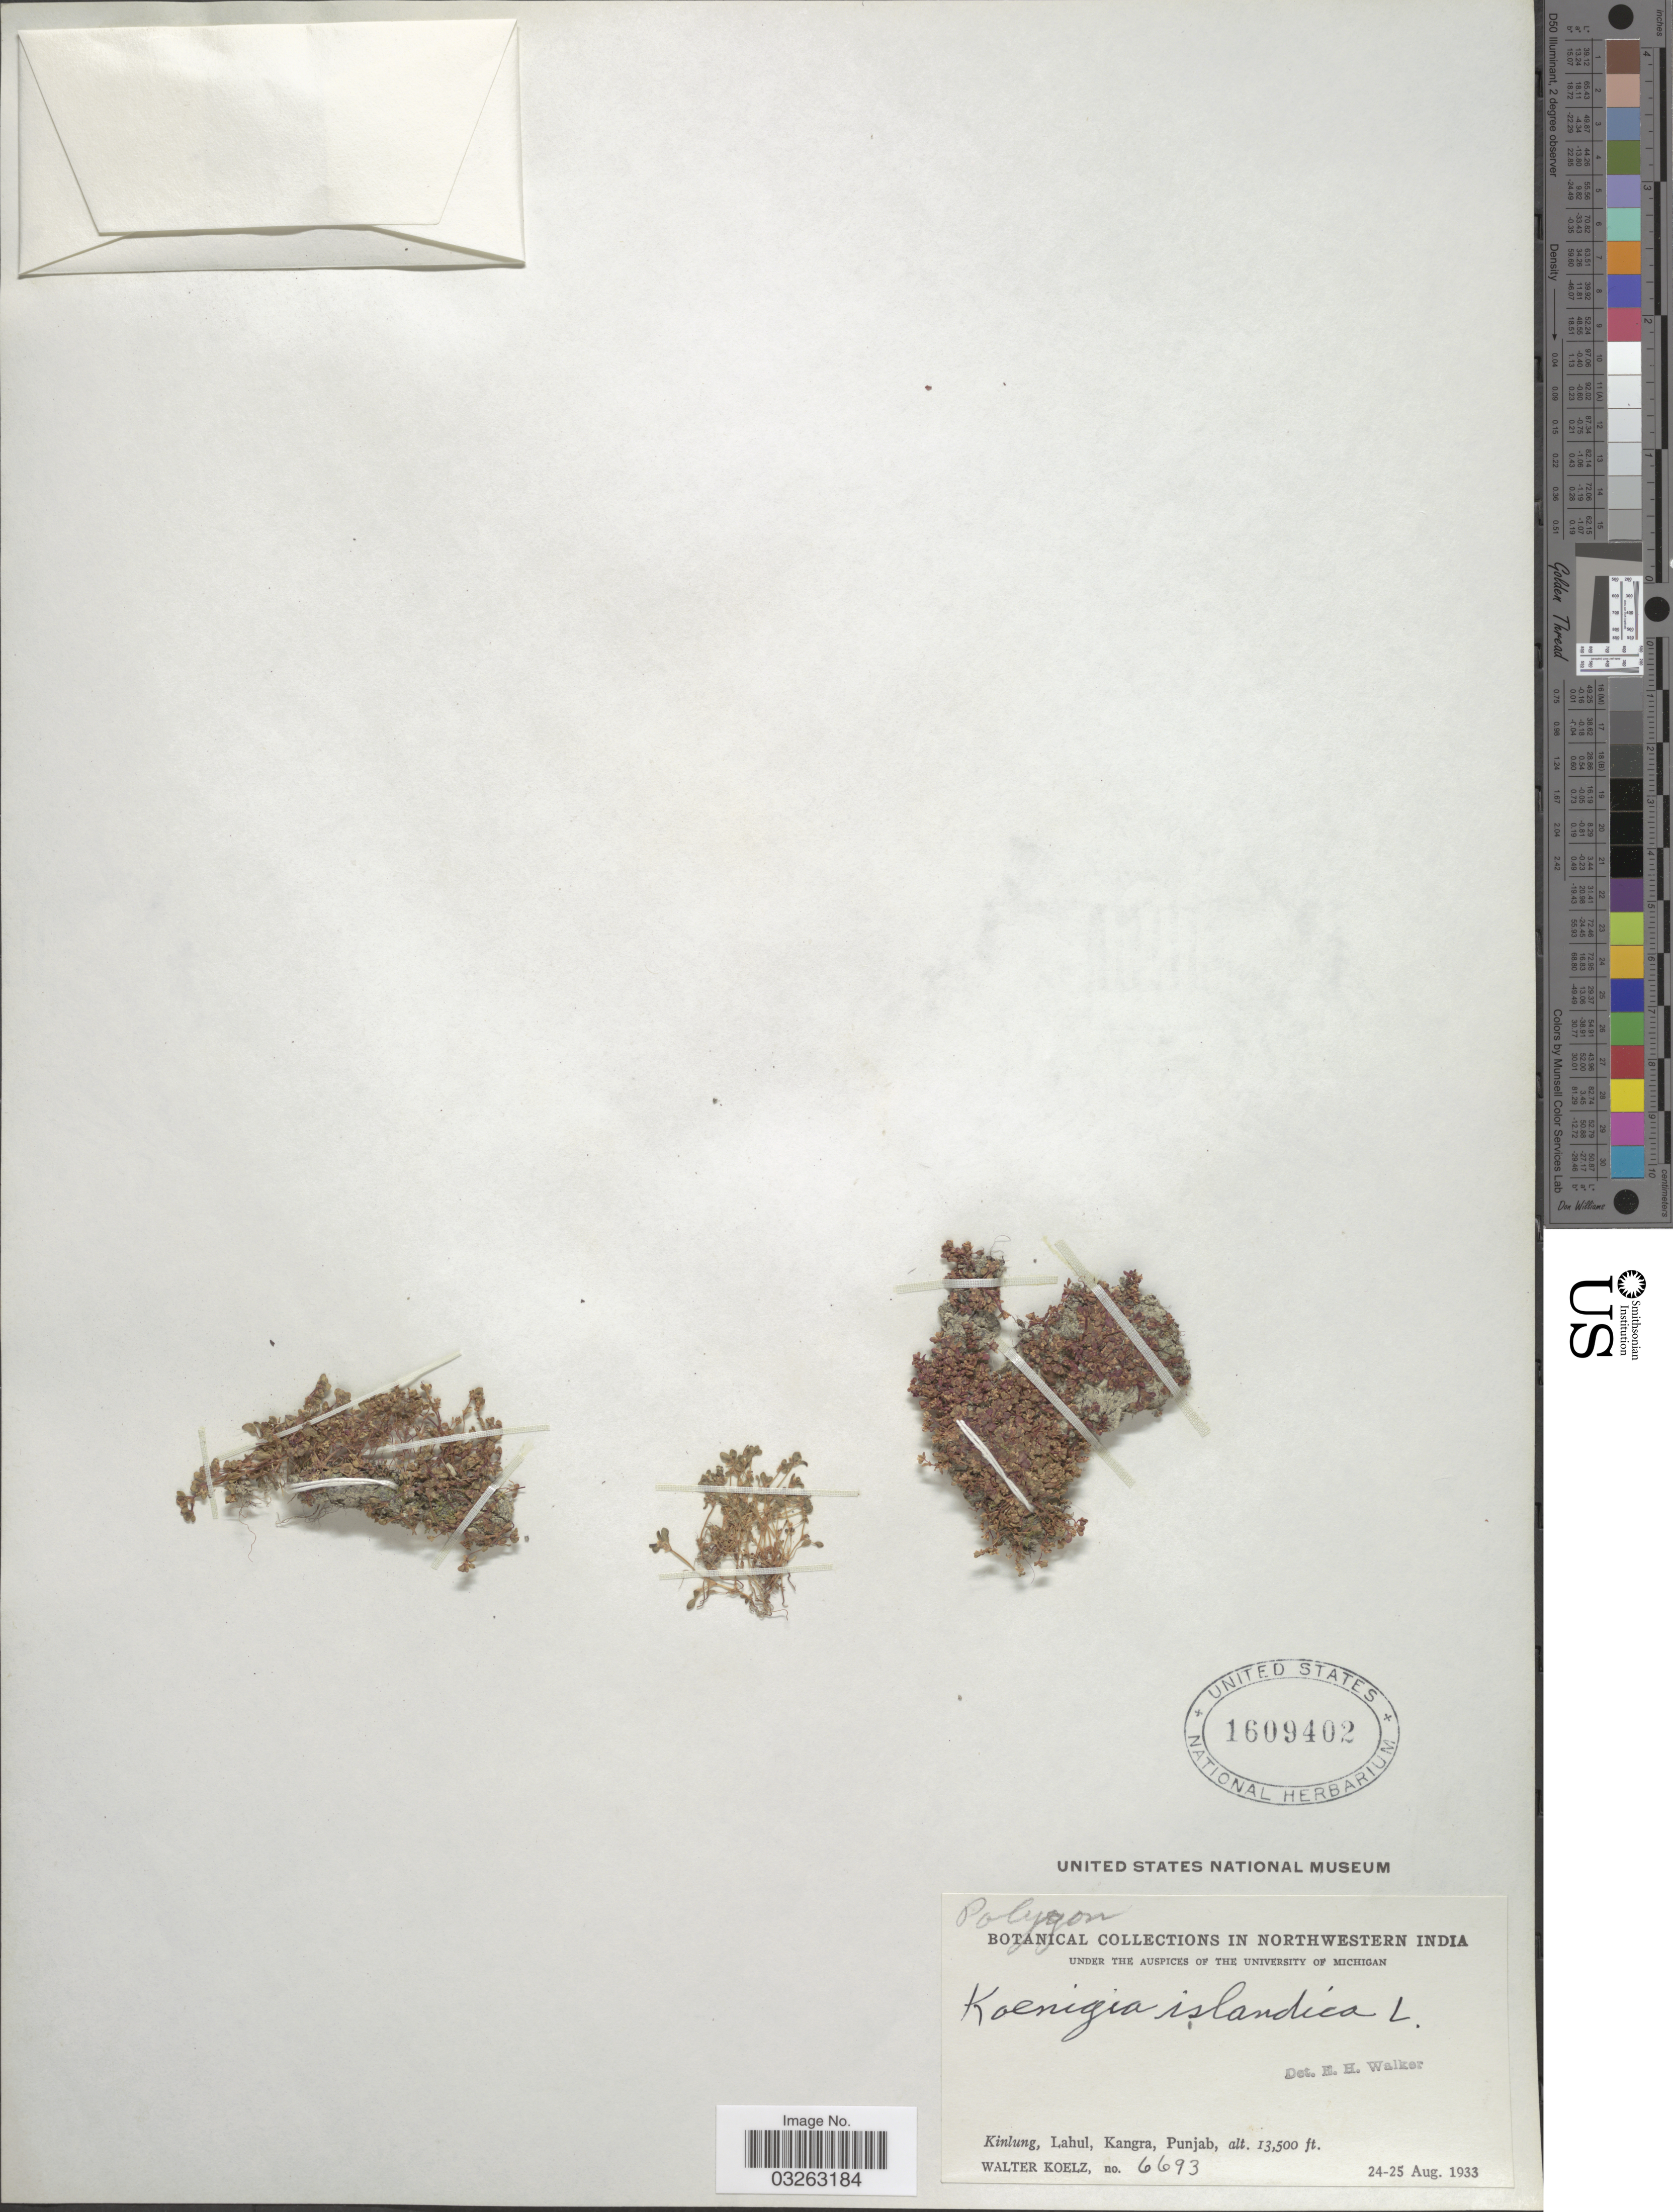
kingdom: Plantae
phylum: Tracheophyta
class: Magnoliopsida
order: Caryophyllales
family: Polygonaceae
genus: Koenigia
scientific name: Koenigia islandica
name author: L.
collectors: W. N. Koelz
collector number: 6693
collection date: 1933-08-24/1933-08-25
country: India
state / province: Punjab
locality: Northwestern India, Kinlung, Lahul, Kangra.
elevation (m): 4115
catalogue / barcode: US 1609402